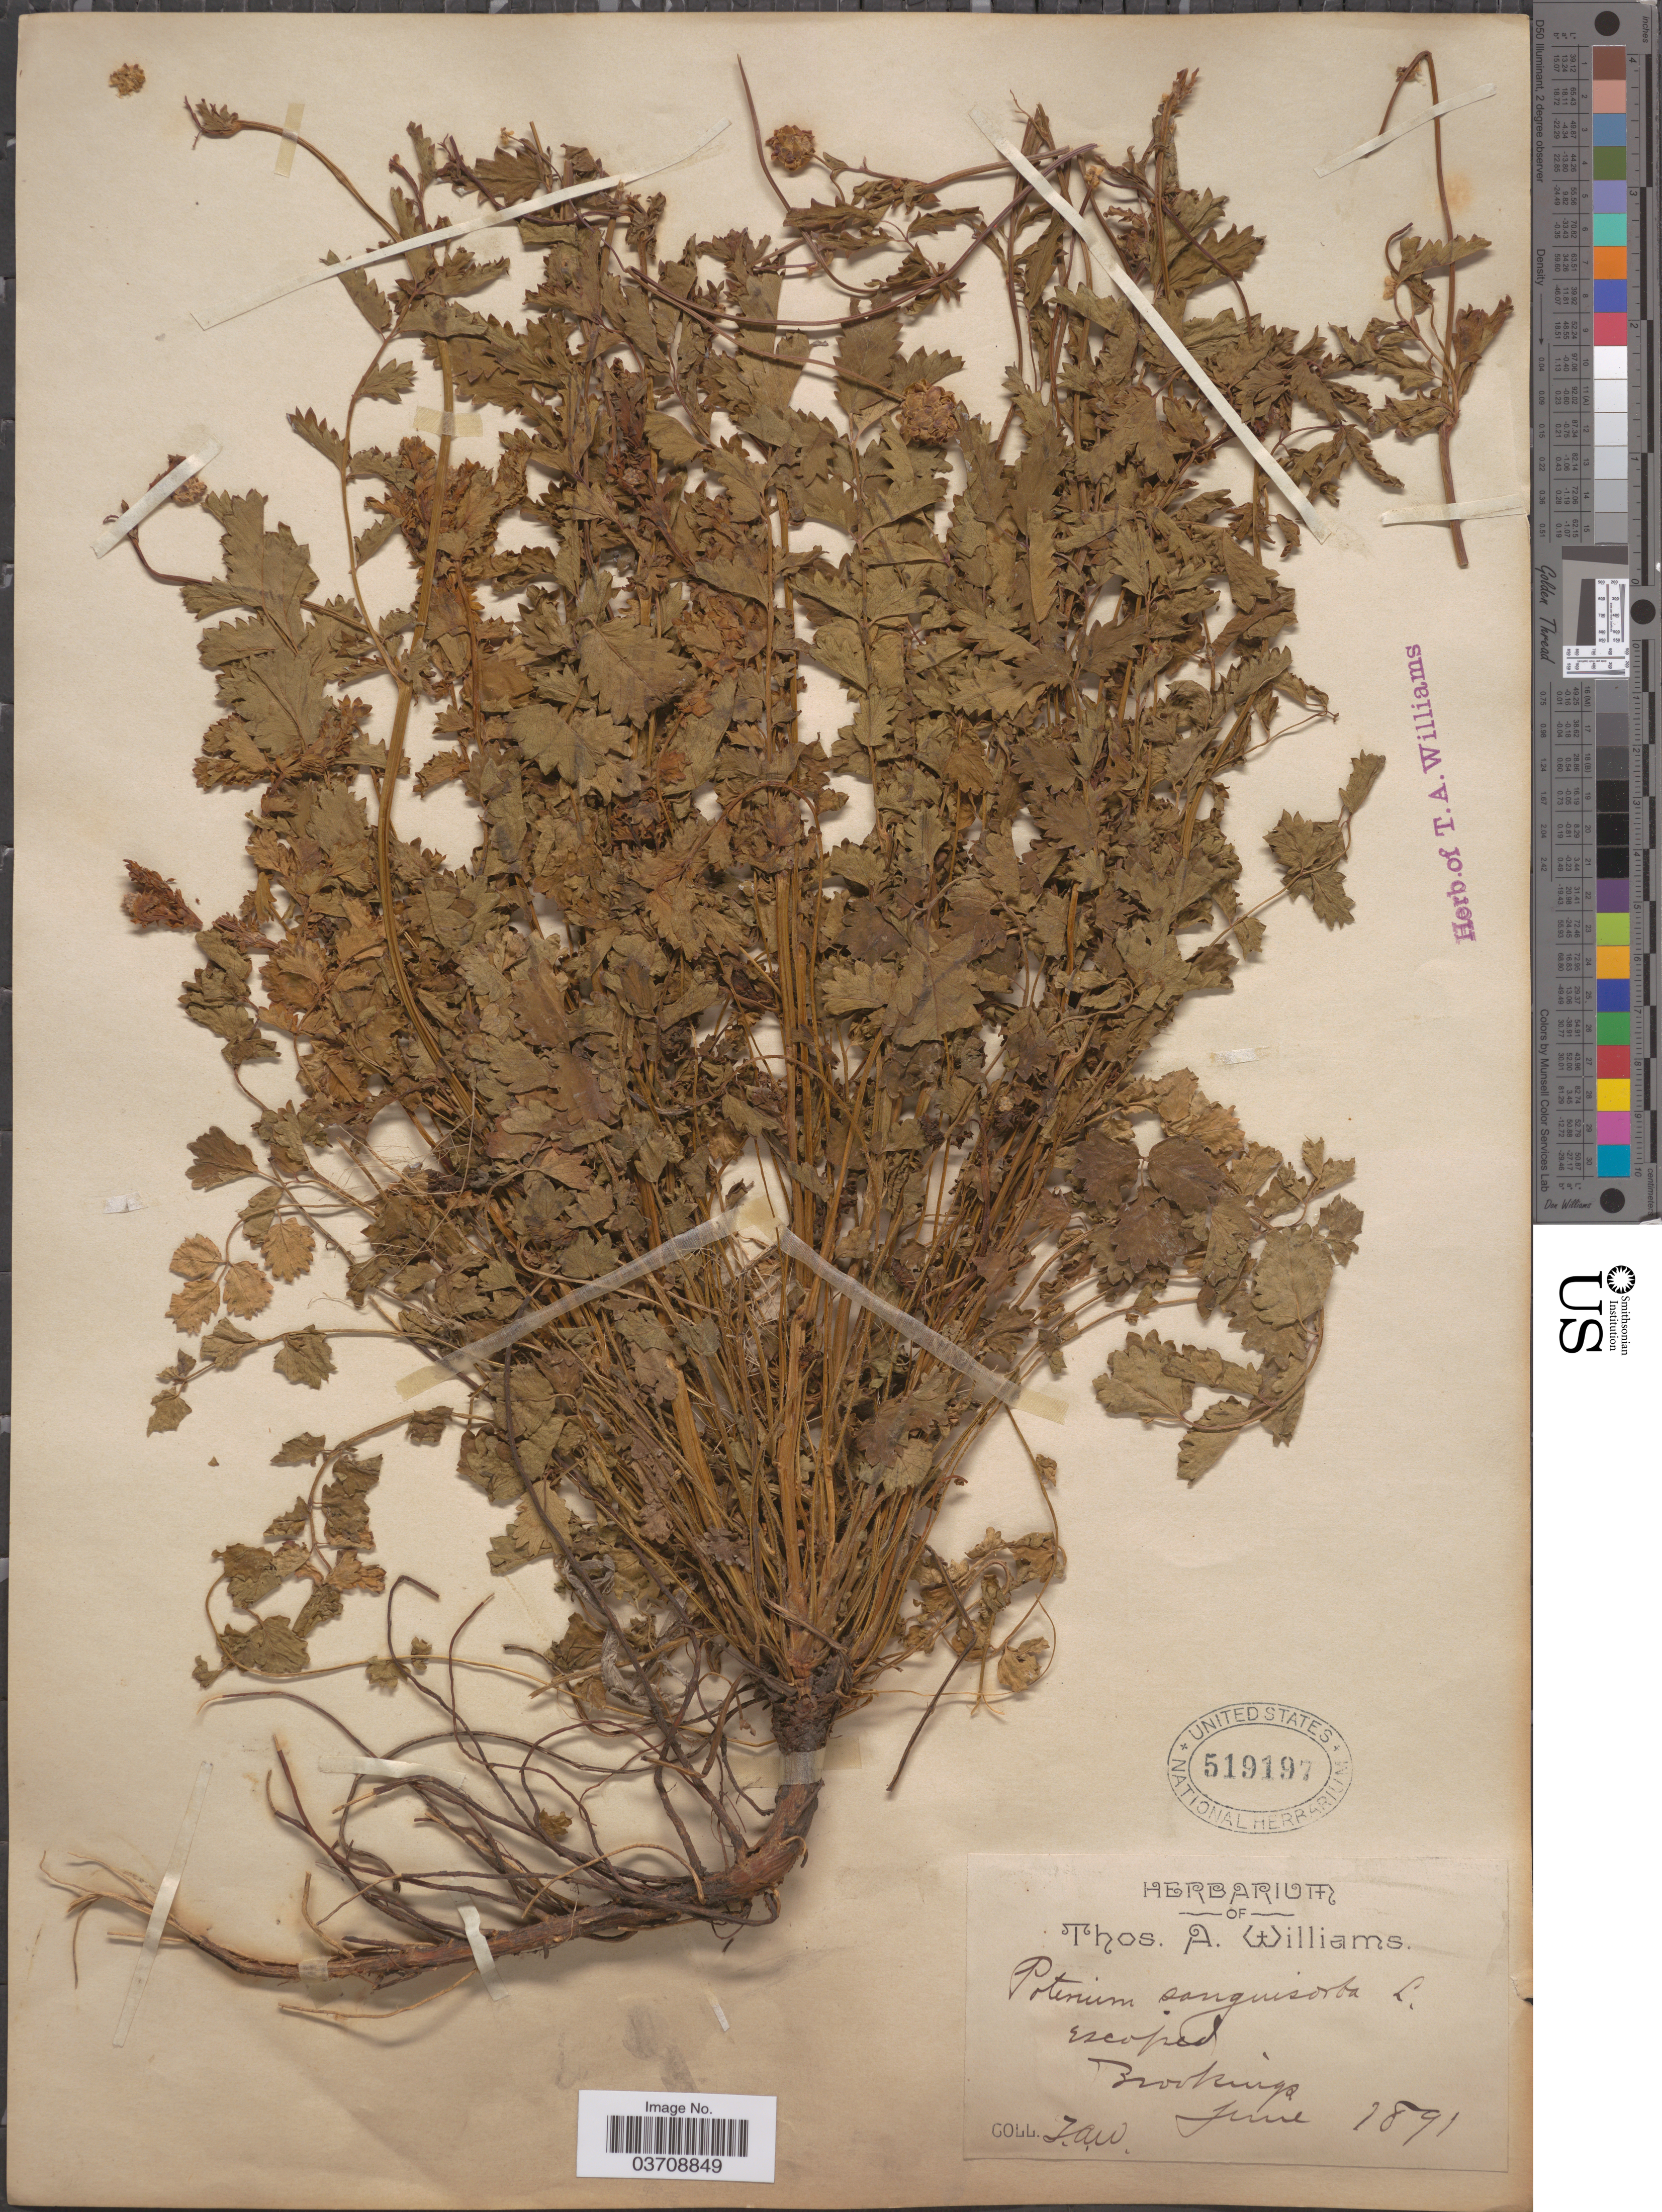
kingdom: Plantae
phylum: Tracheophyta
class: Magnoliopsida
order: Rosales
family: Rosaceae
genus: Sanguisorba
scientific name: Sanguisorba minor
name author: Scop.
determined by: Strong, Mark T., (BOT), Smithsonian Institution - National Museum of Natural History (UNITED STATES)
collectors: T. A. Williams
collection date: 1891-06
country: United States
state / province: South Dakota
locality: Brookings.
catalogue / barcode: US 519197